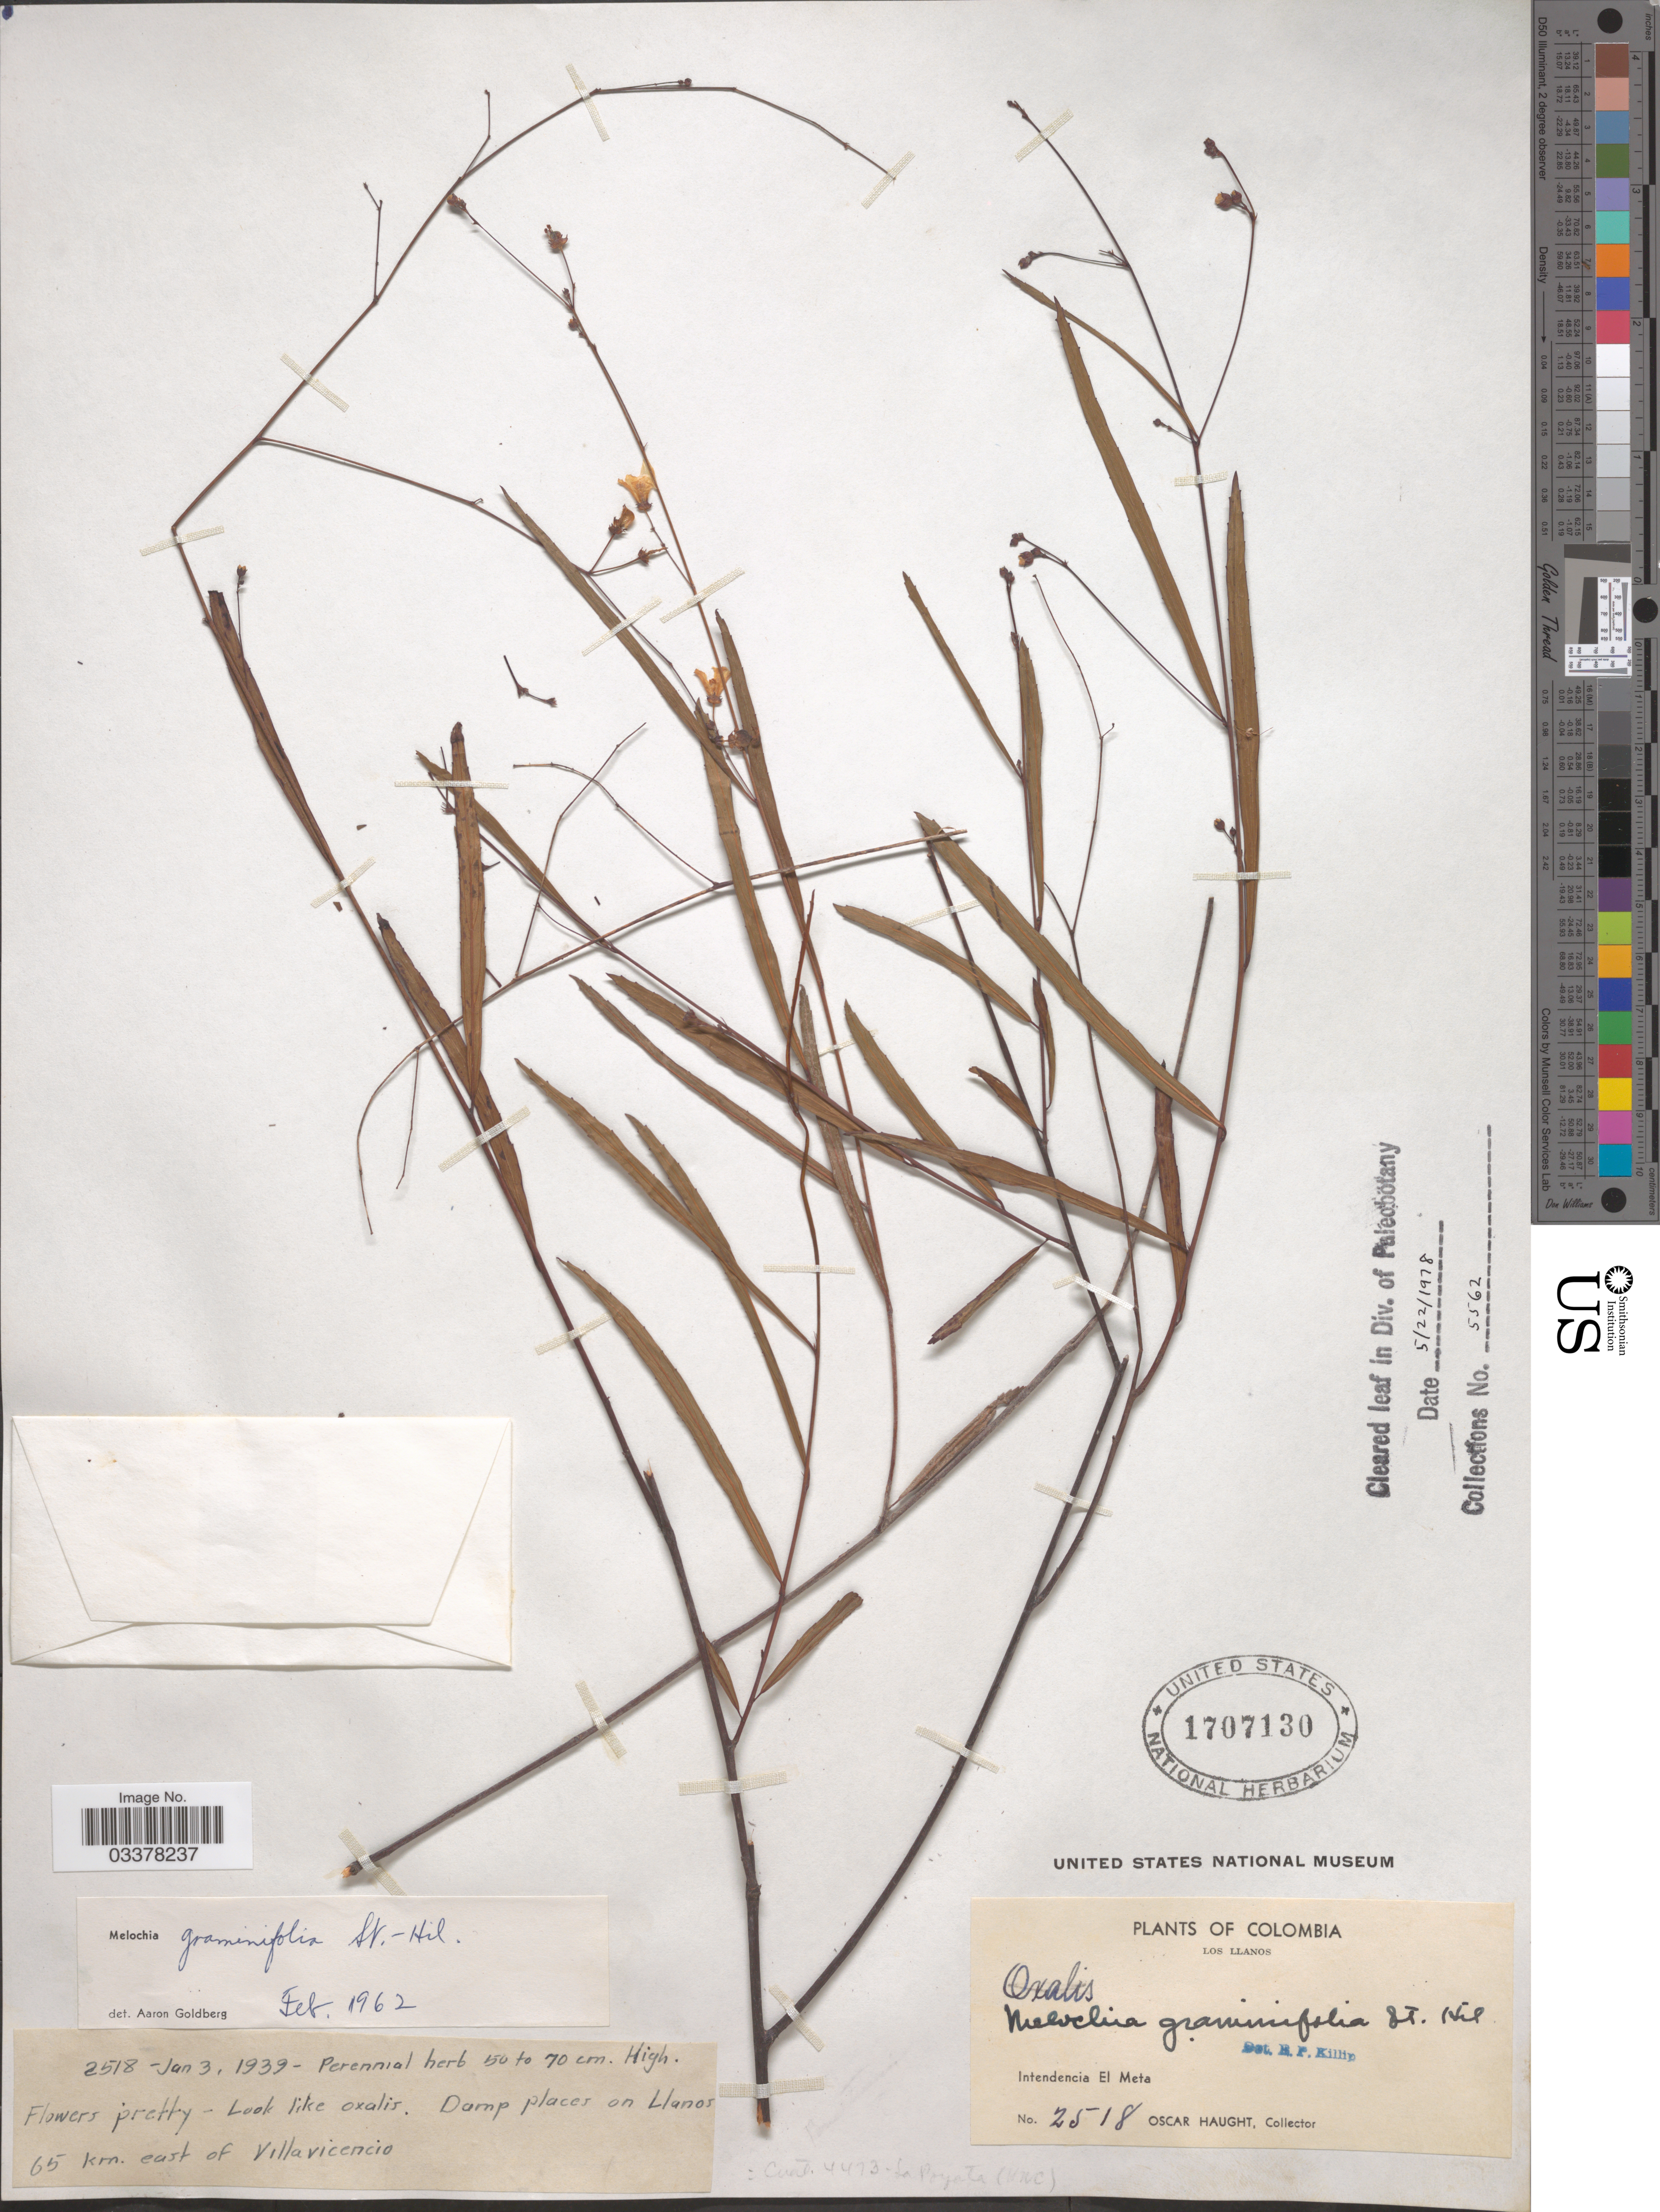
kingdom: Plantae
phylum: Tracheophyta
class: Magnoliopsida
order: Malvales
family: Malvaceae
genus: Melochia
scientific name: Melochia graminifolia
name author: A. St.-Hil.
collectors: O. Haught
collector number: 2518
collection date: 1939-01-03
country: Colombia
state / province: Meta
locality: Damp places on Llanos 65 km. east of Villavicencio. Intendencia El Meta.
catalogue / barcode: US 1707130